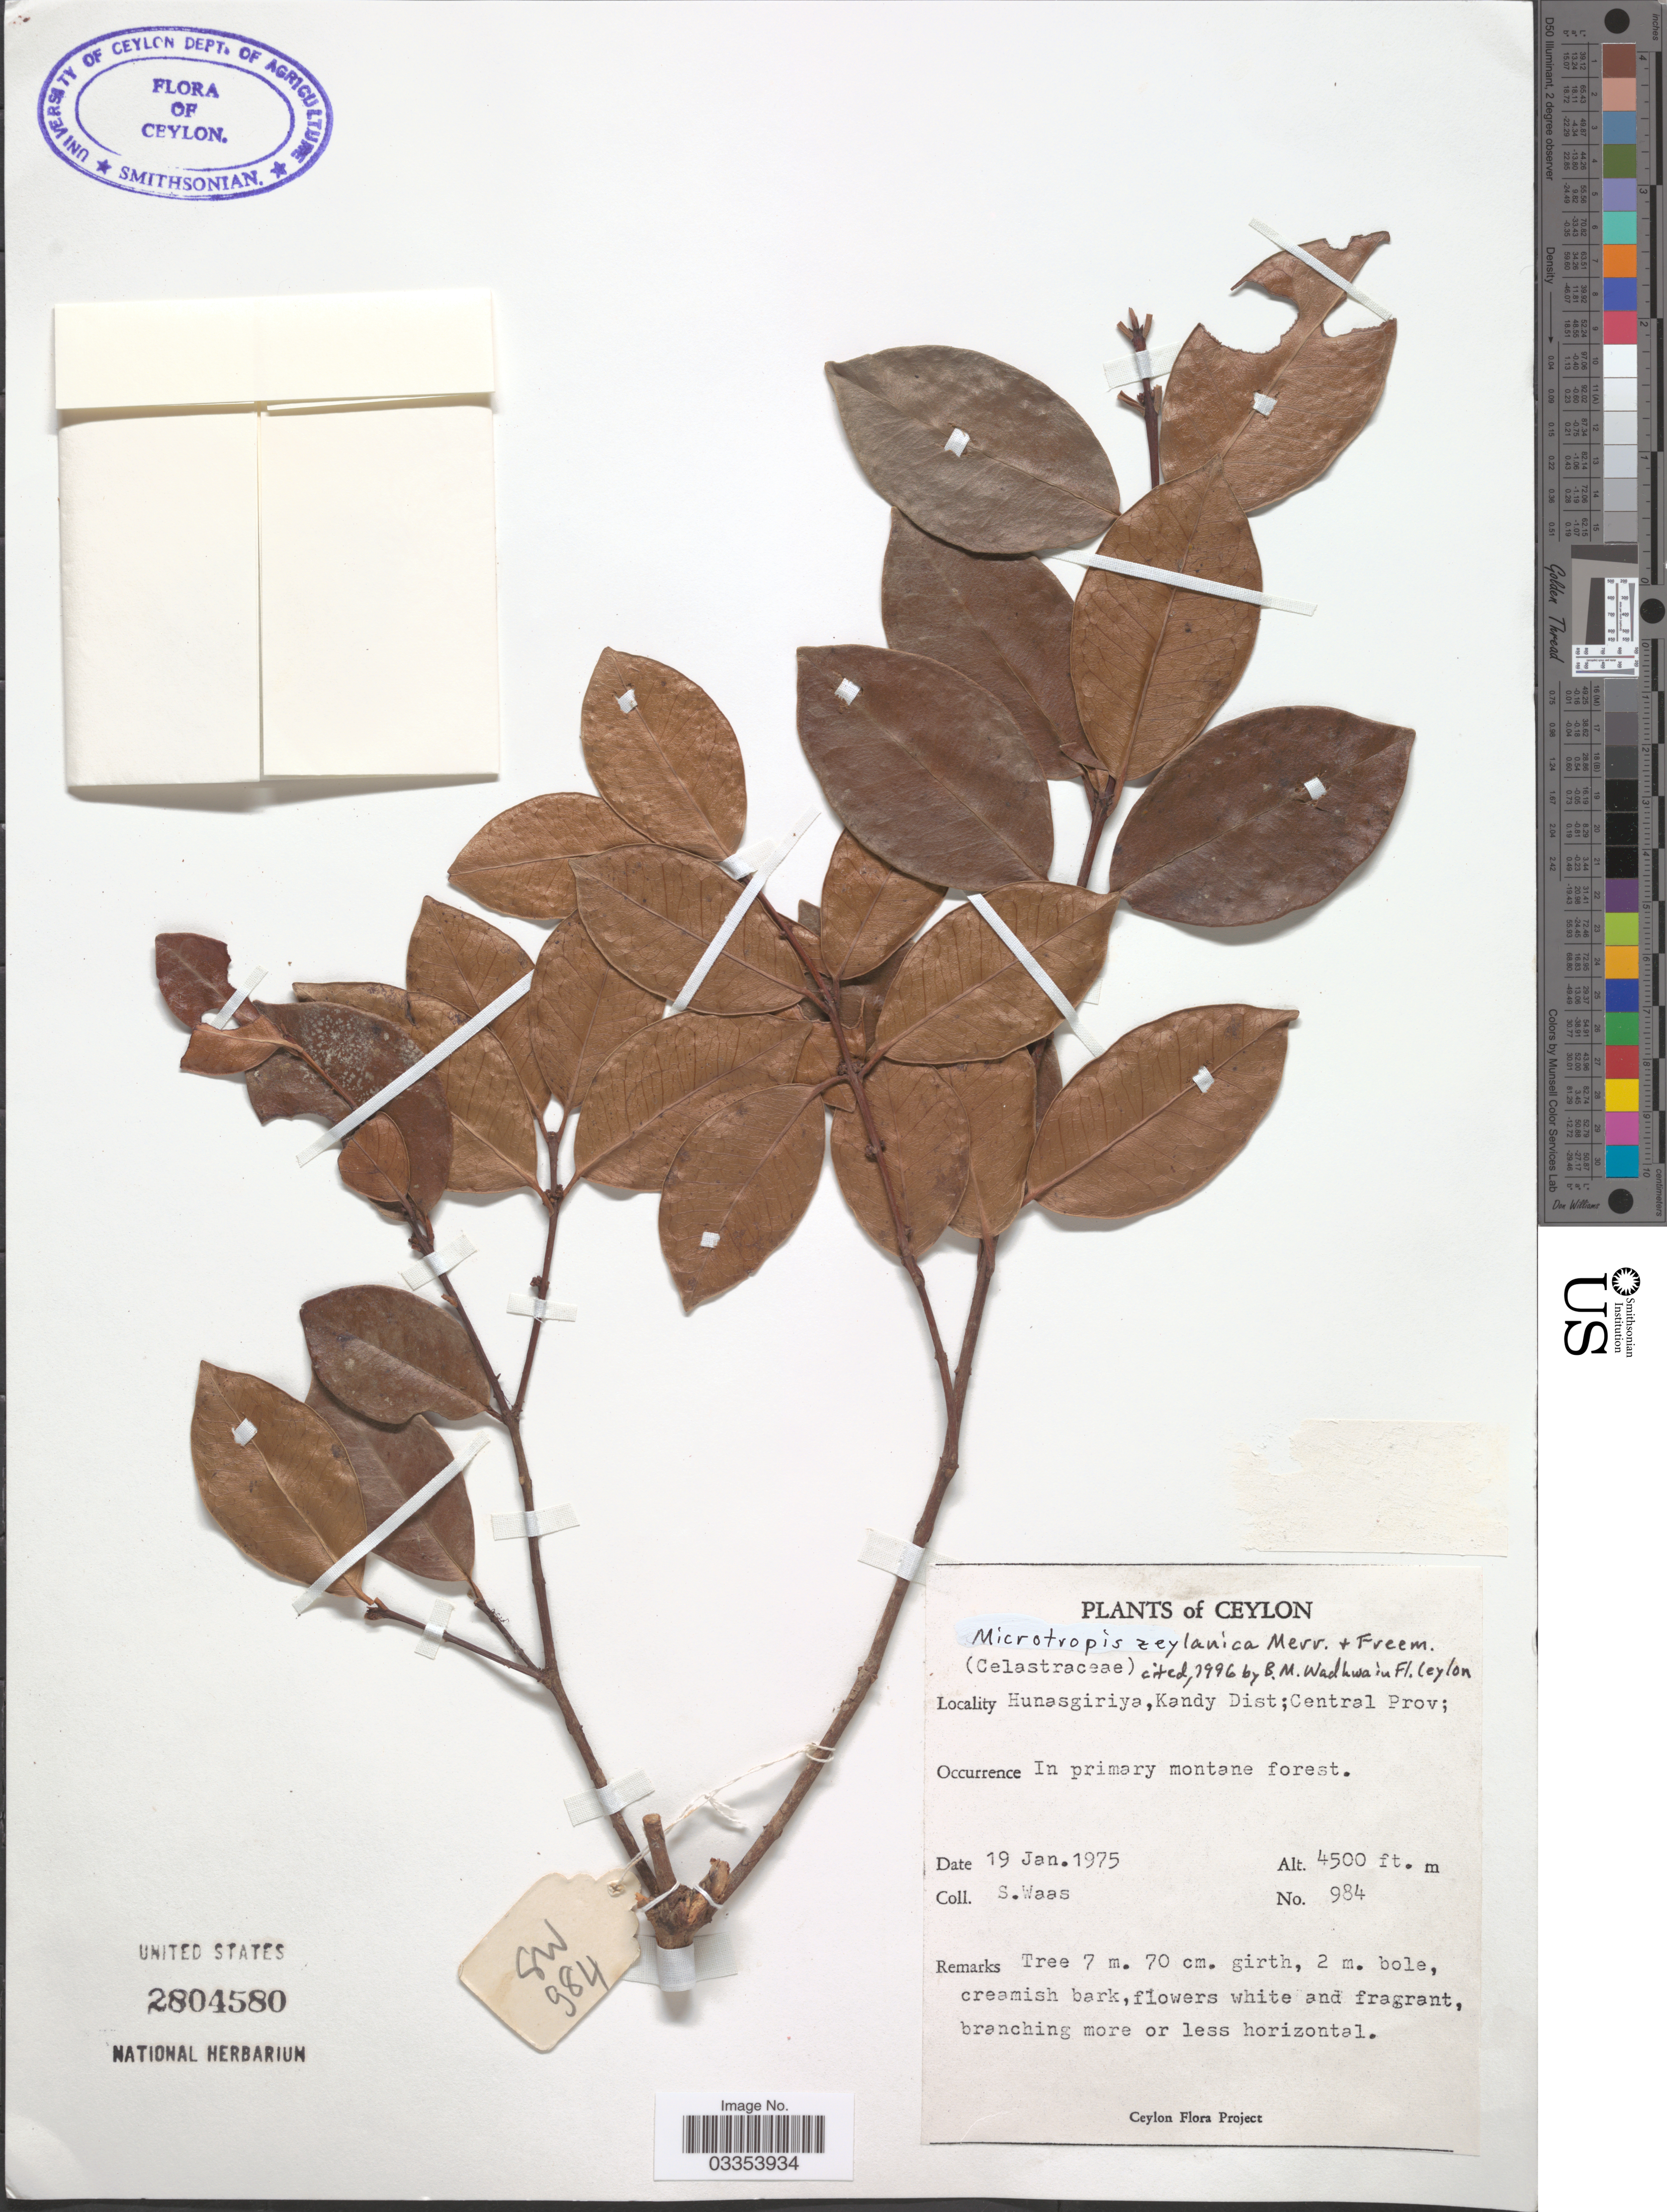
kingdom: Plantae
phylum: Tracheophyta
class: Magnoliopsida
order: Celastrales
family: Celastraceae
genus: Microtropis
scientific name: Microtropis zeylanica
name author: Merr. & F. L. Freeman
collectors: S. Waas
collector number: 984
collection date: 1975-01-19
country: Sri Lanka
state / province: Central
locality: Ceylon. Hunasgiriya, Kandy Dist.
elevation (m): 1372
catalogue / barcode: US 2804580